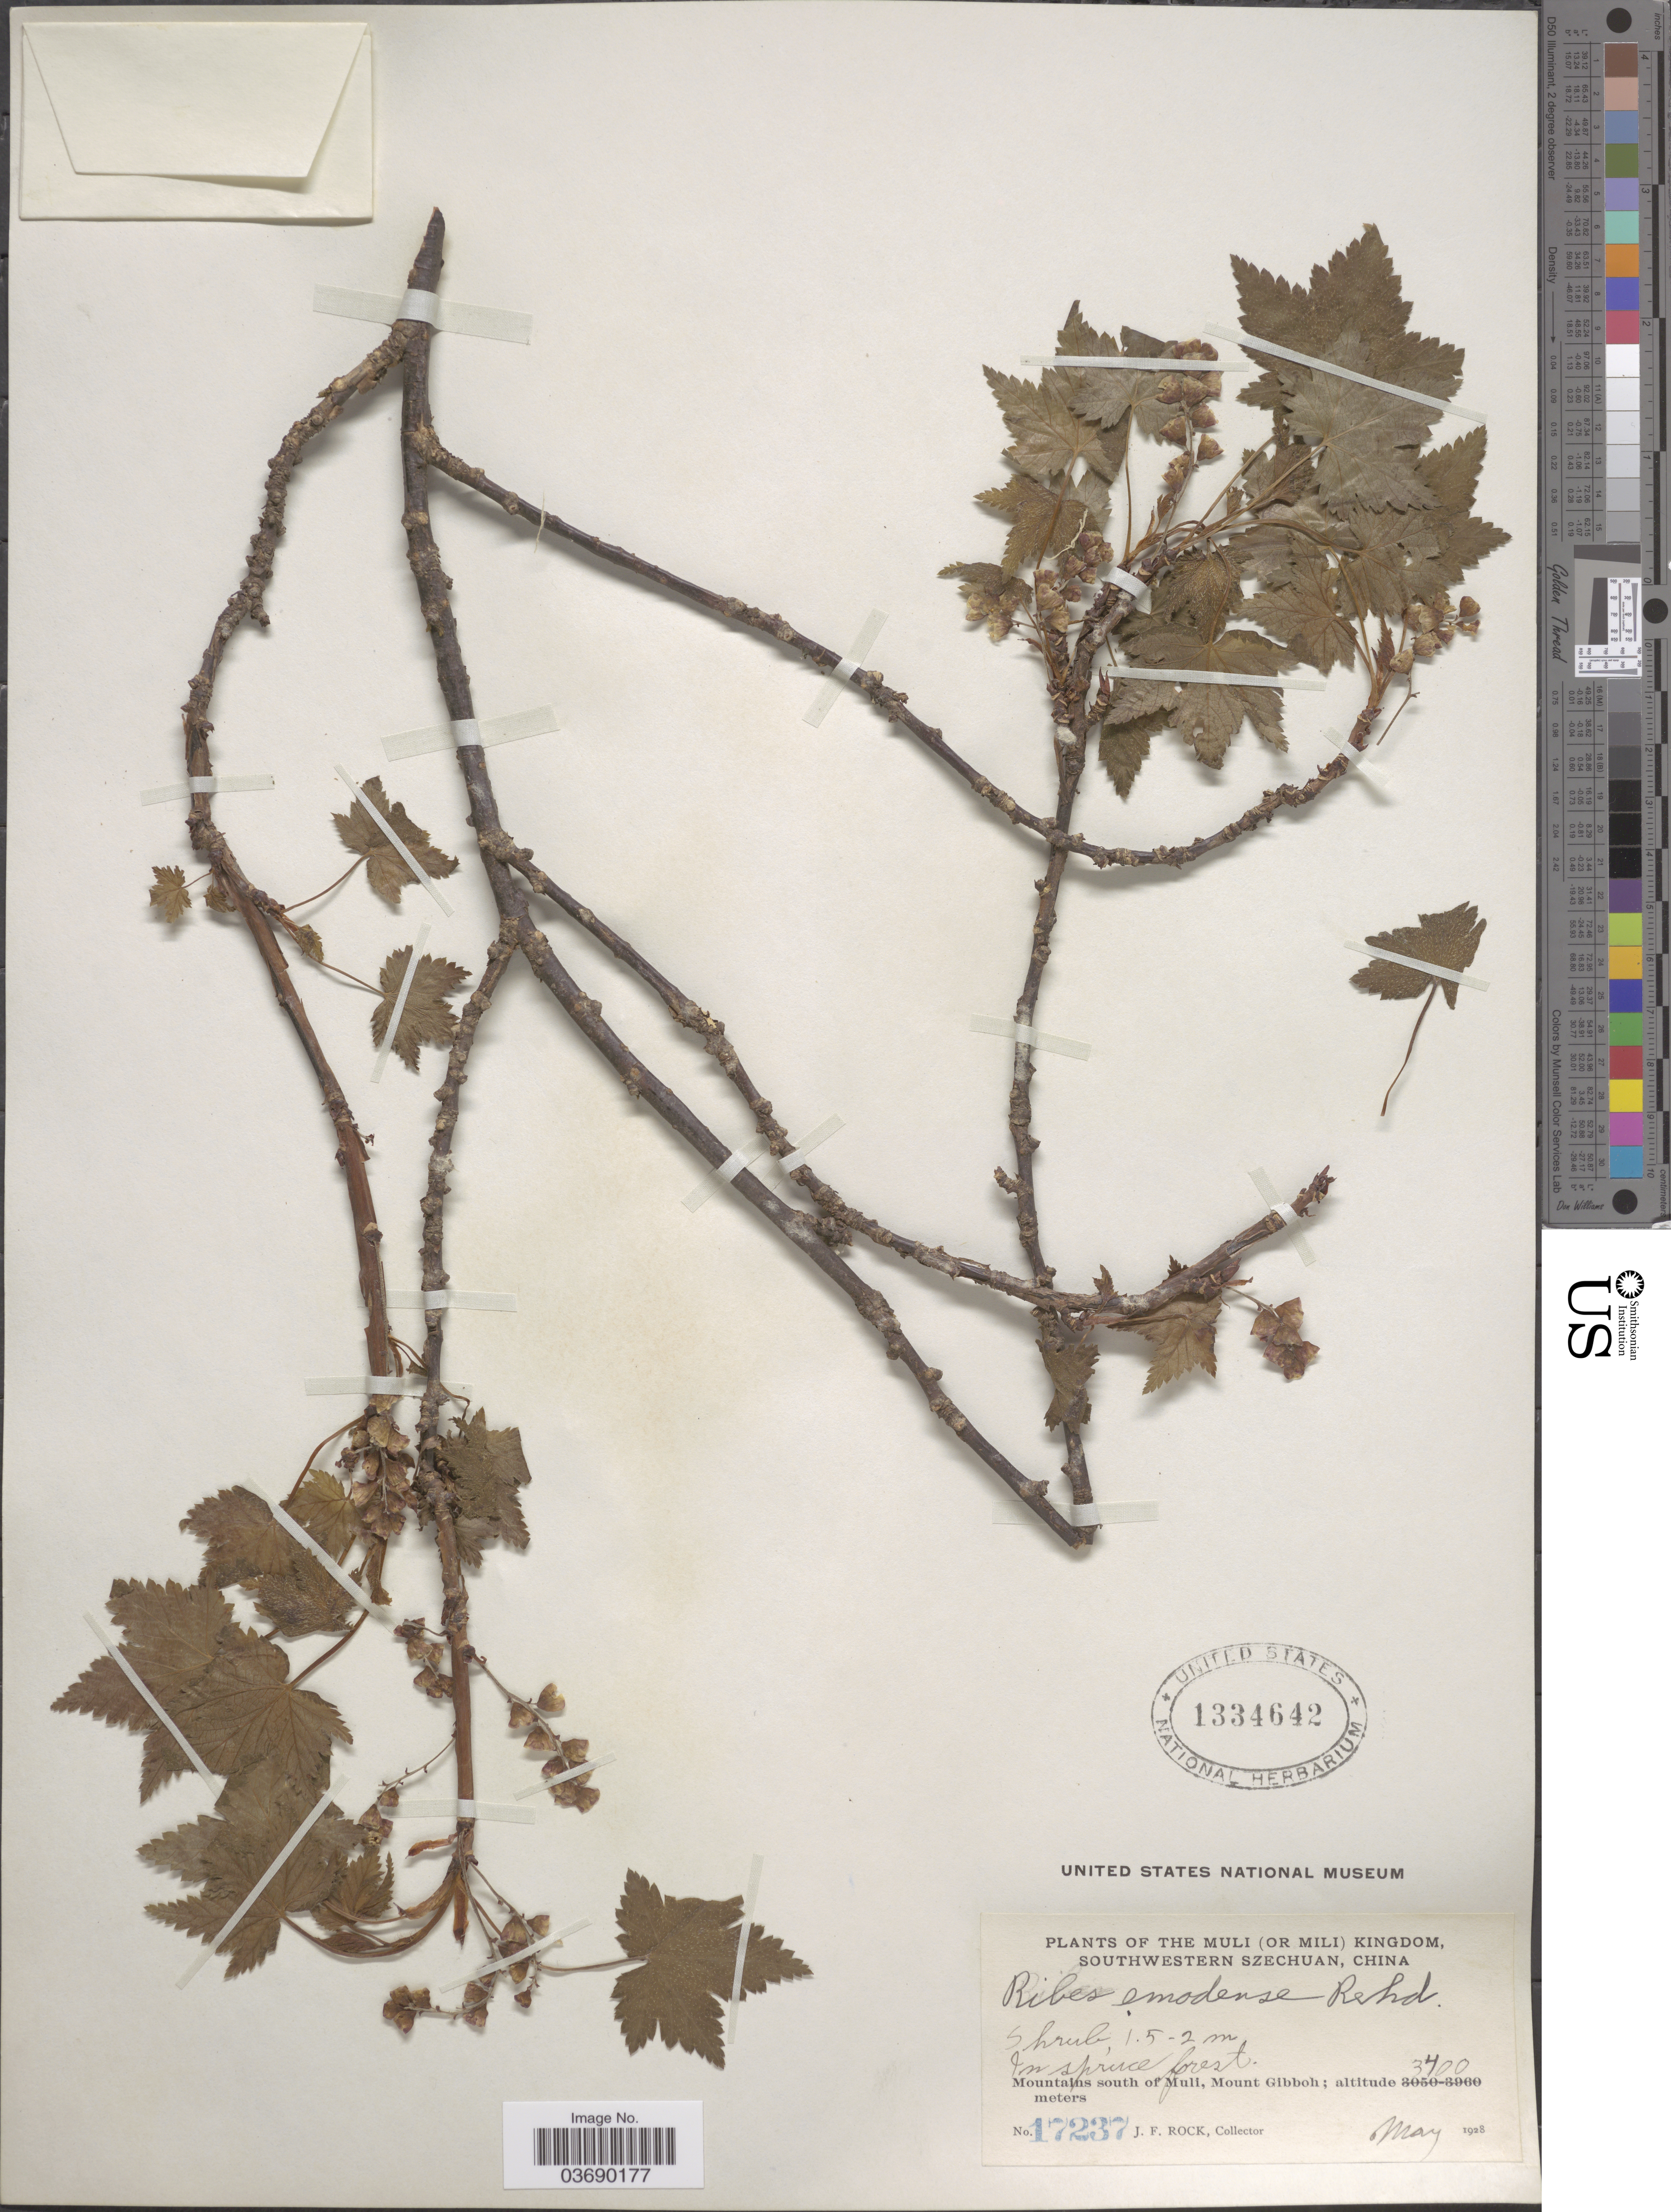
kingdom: Plantae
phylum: Tracheophyta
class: Magnoliopsida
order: Saxifragales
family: Grossulariaceae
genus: Ribes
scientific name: Ribes emodense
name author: Rehder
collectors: J. Rock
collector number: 17237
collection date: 1928-05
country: China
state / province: Sichuan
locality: The Muli (or Mili) Kingdom, Southwestern Szechuan. Mountains south of Muli, Mount Gibboh.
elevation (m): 3400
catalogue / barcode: US 1334642